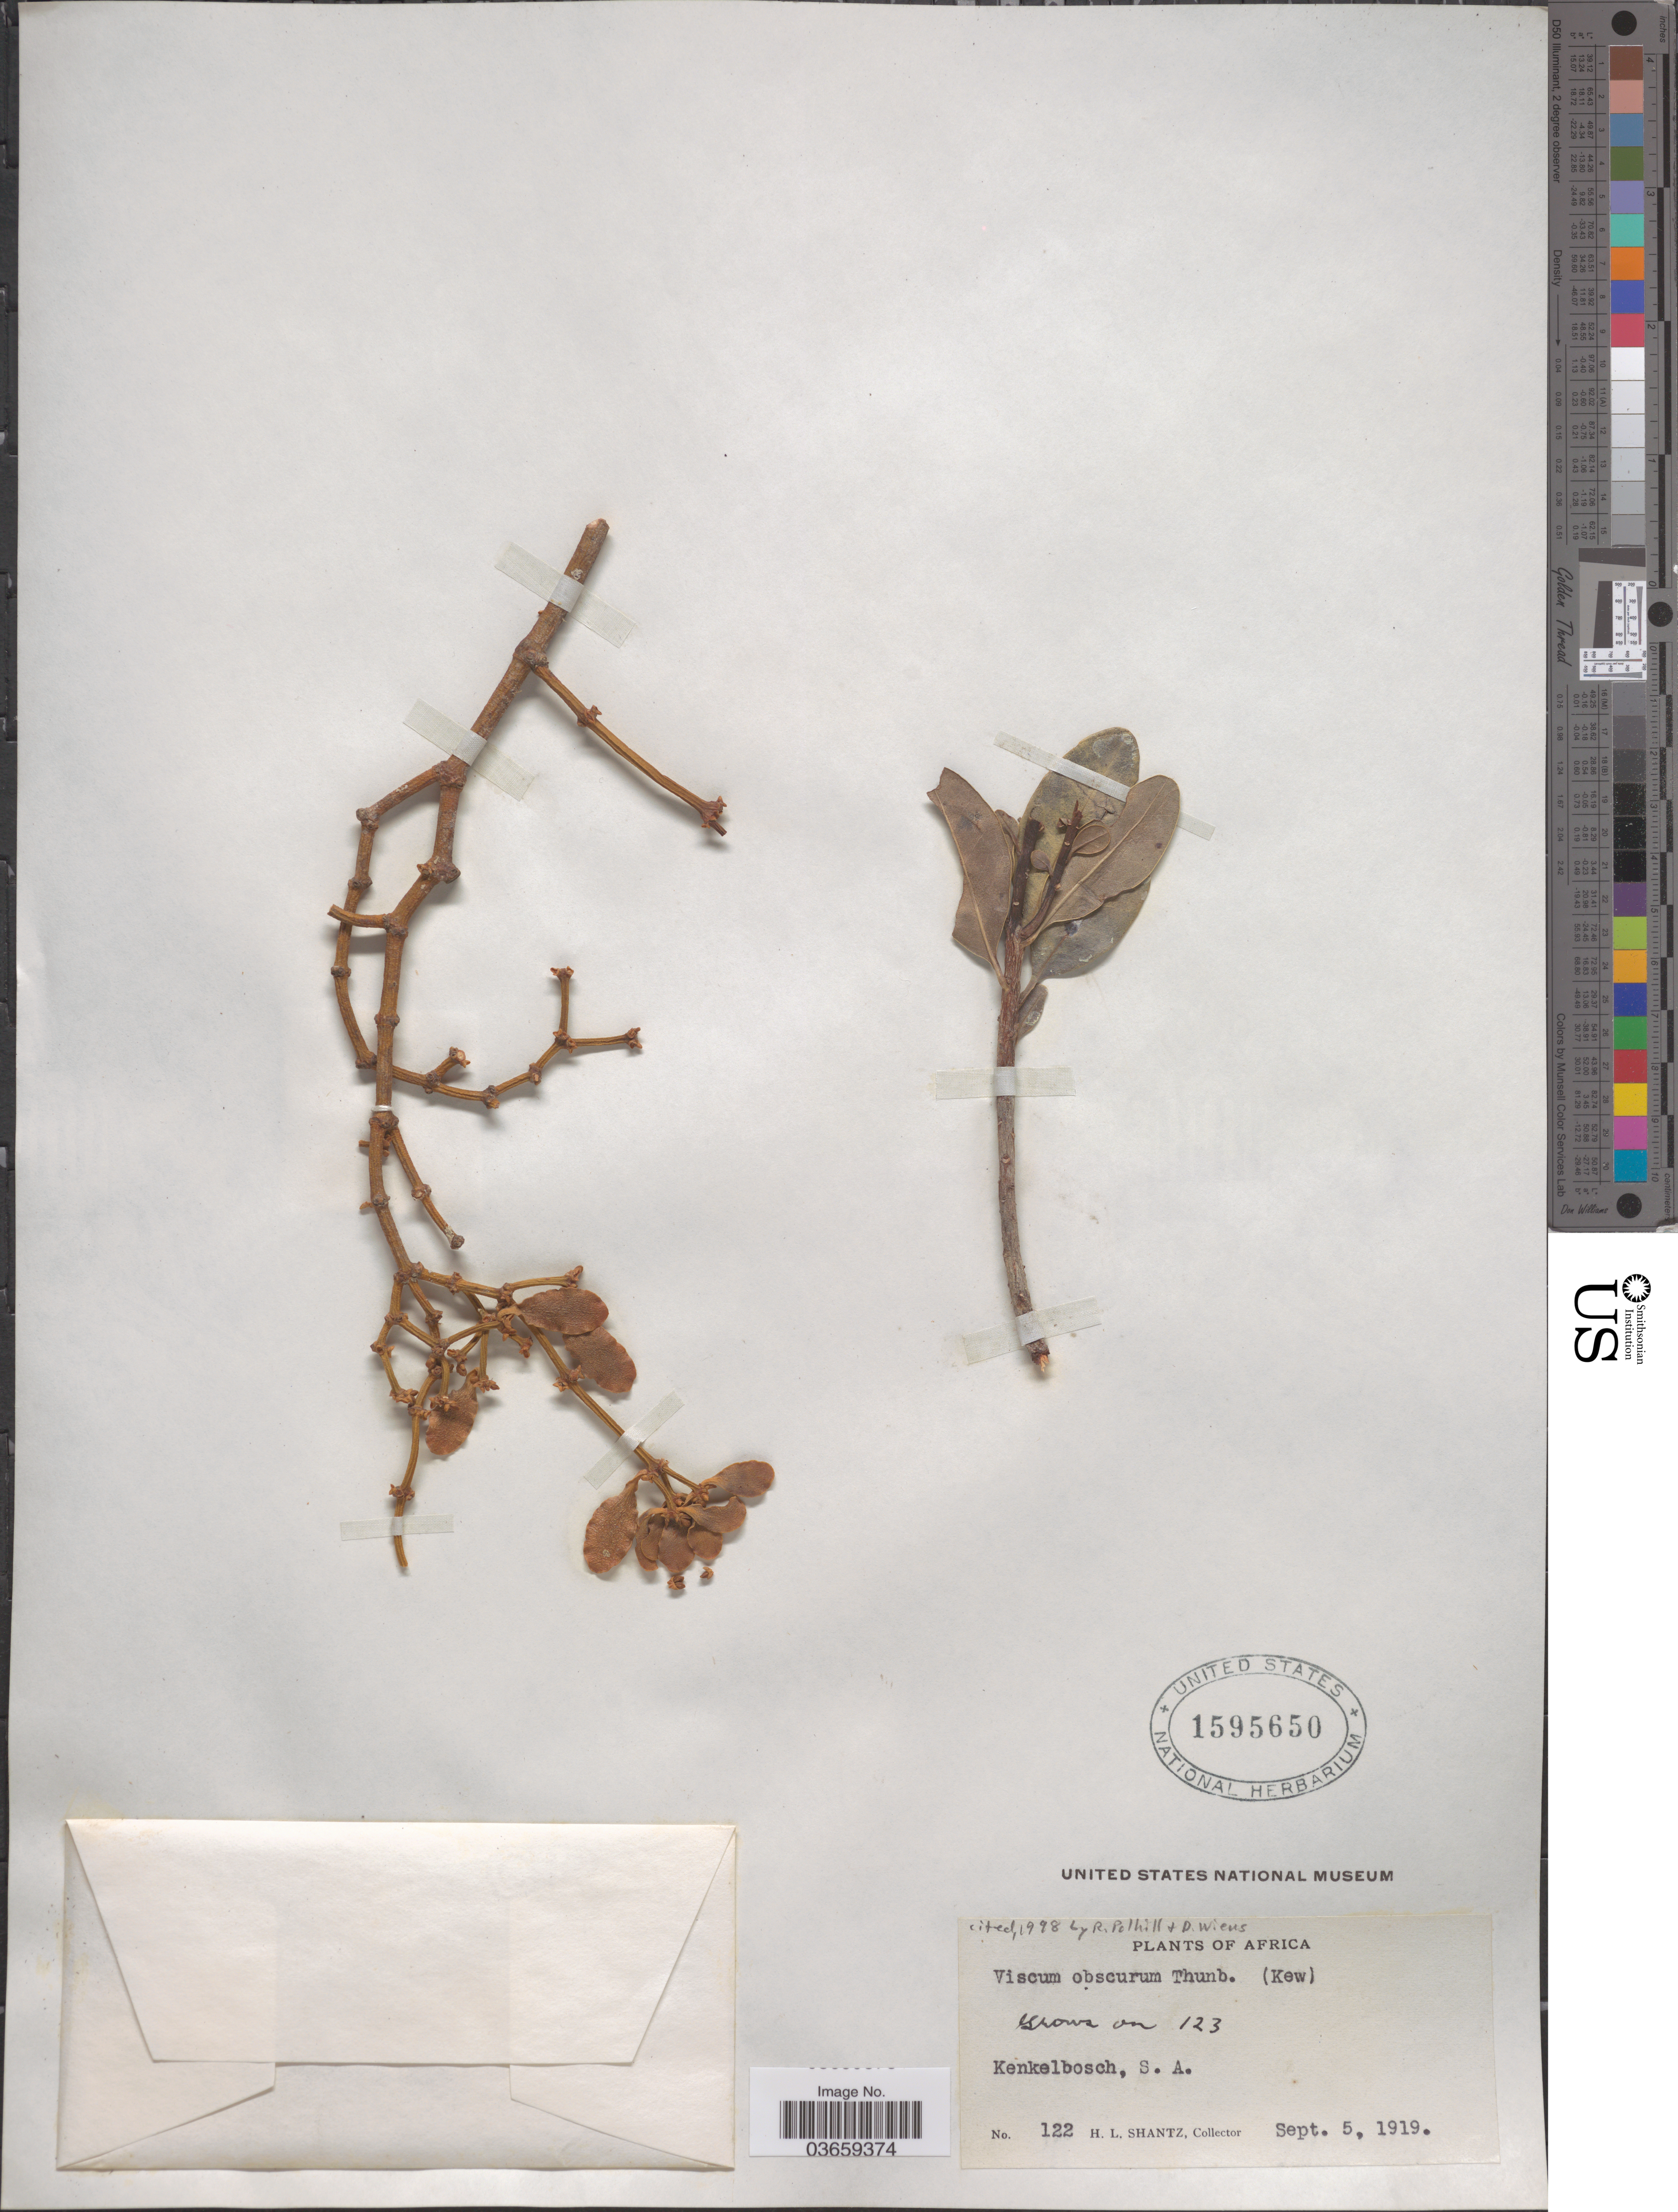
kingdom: Plantae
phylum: Tracheophyta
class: Magnoliopsida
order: Santalales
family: Viscaceae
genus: Viscum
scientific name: Viscum obscurum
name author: Thunb.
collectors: H. Shantz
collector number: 122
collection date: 1919-09-05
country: South Africa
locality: Kenkelbosch.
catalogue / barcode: US 1595650